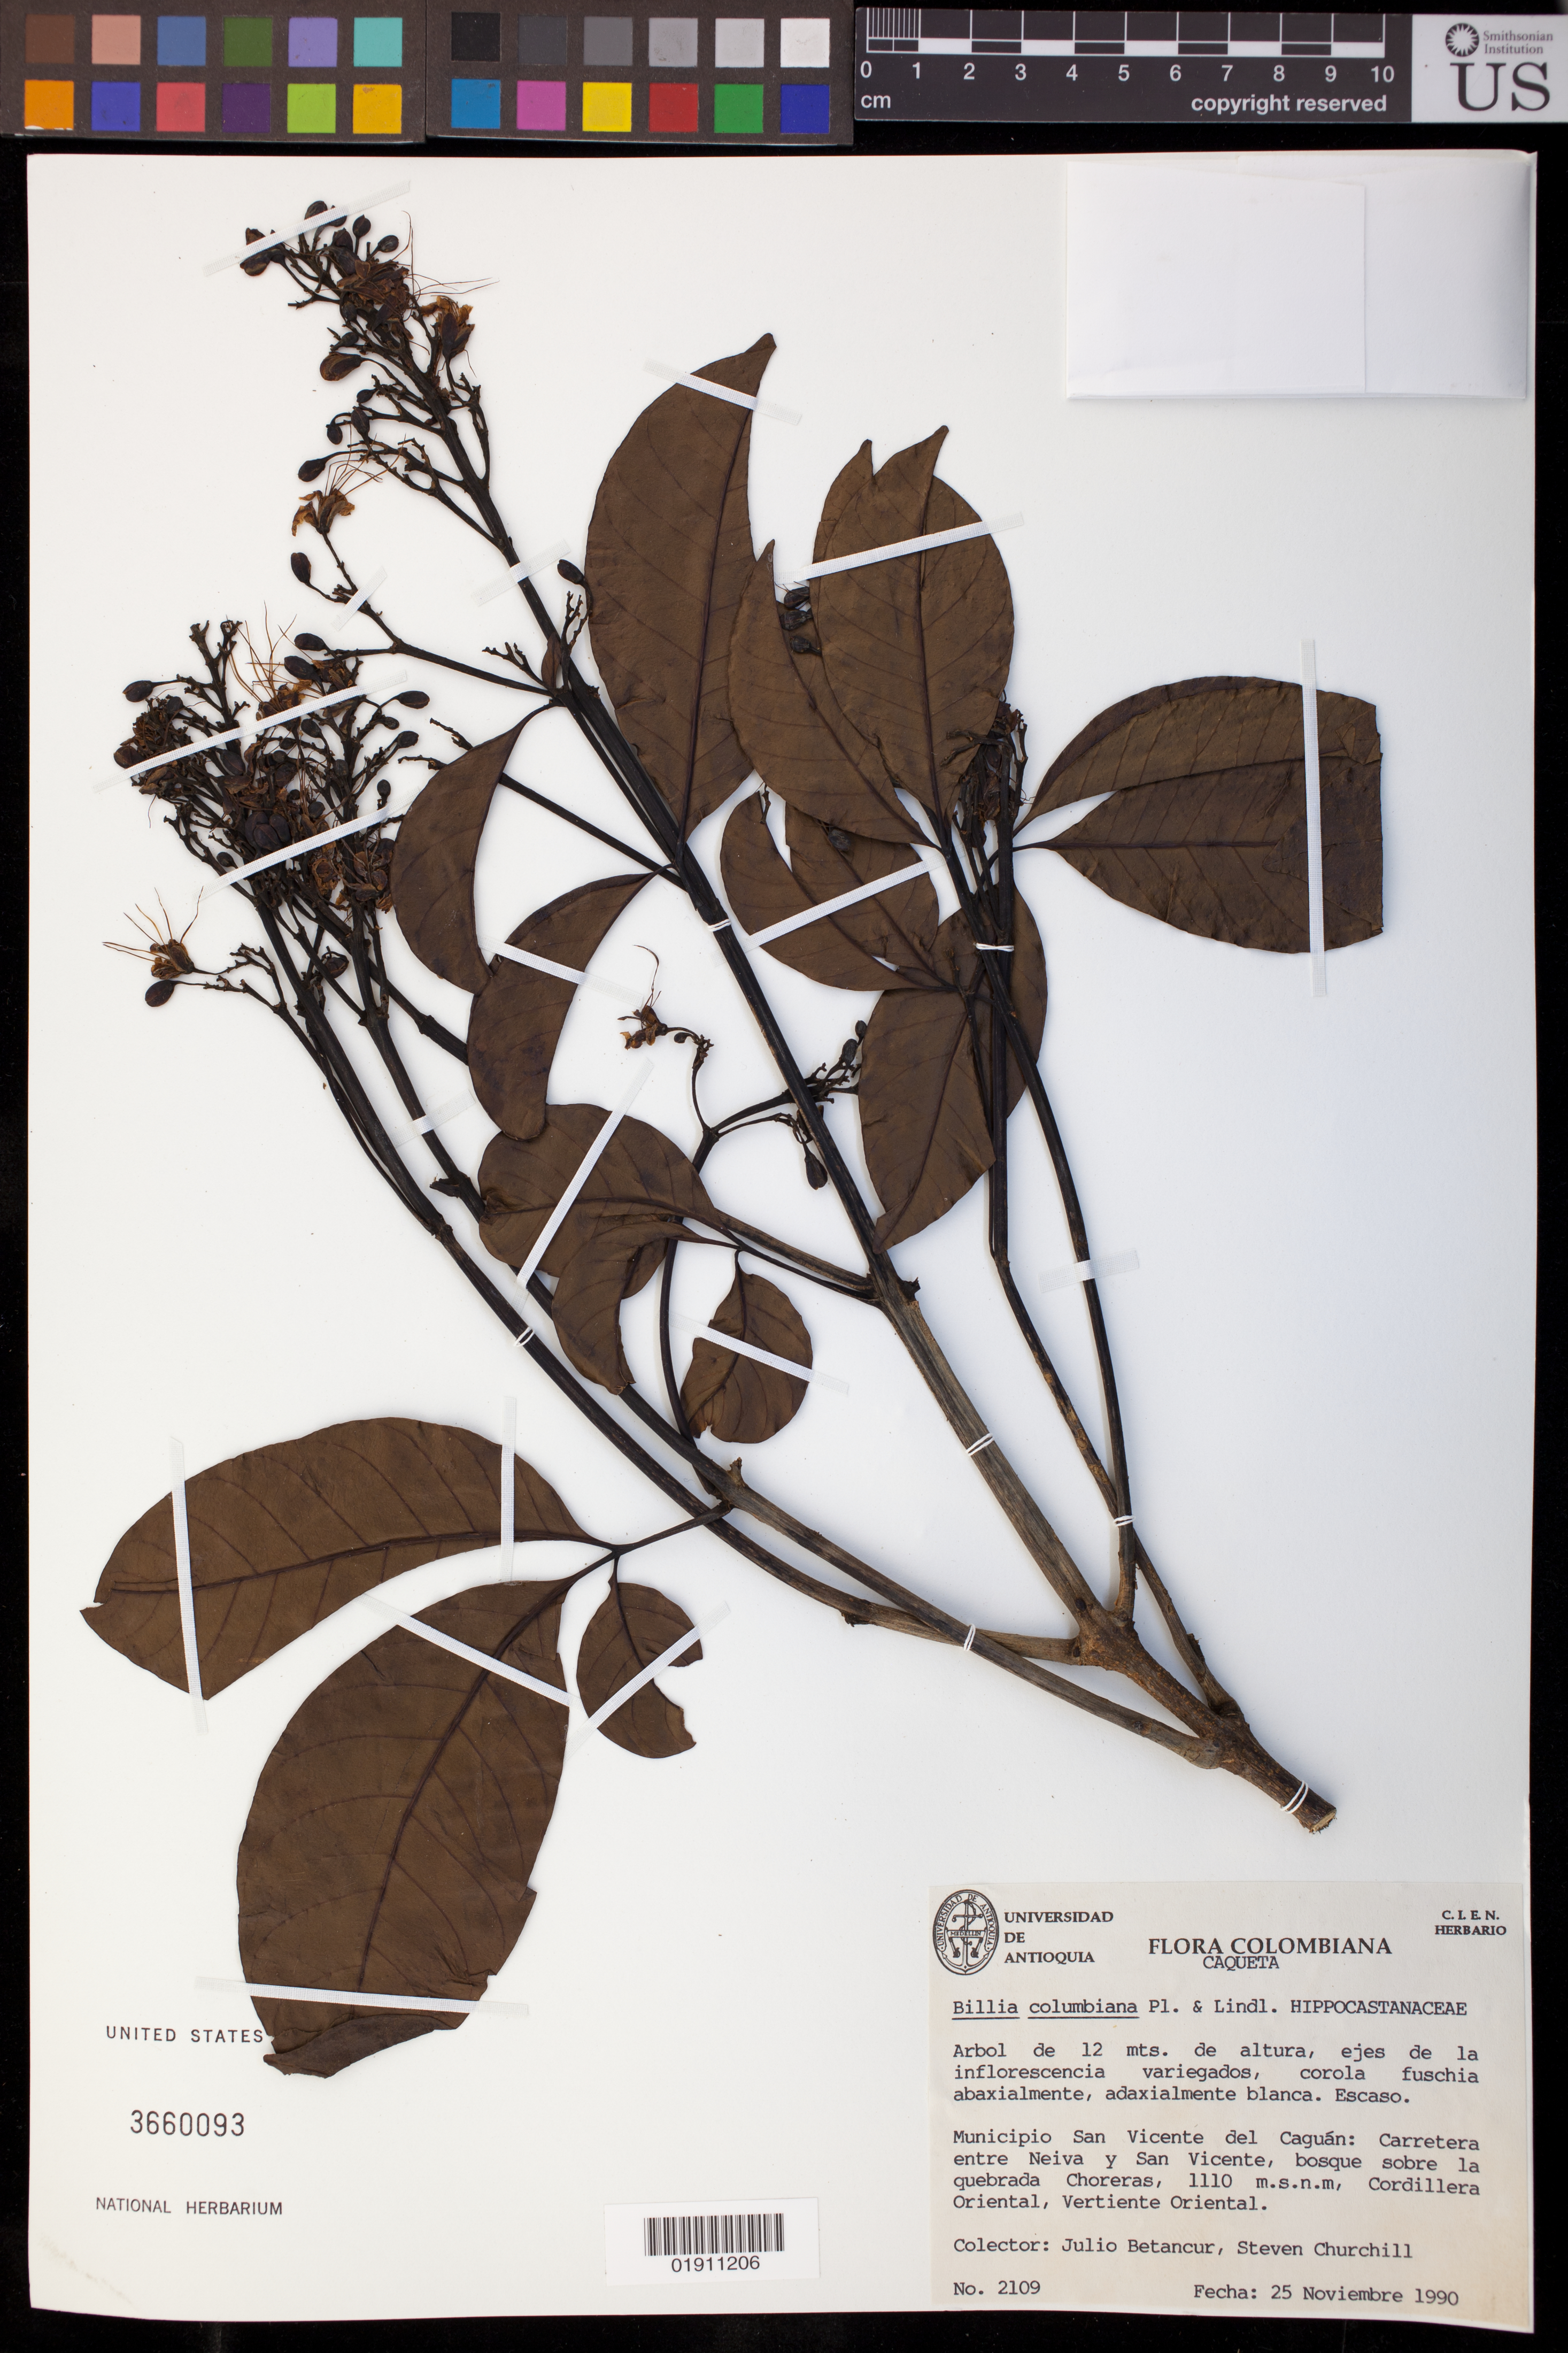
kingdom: Plantae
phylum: Tracheophyta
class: Magnoliopsida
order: Sapindales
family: Sapindaceae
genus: Billia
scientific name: Billia rosea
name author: (Planch. & Linden) C. Ulloa & P.M. Jørg.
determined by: Acevedo-Rodríguez, P., (BOT), Smithsonian Institution - National Museum of Natural History (UNITED STATES)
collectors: J. Betancur & S. Churchill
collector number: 2109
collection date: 1990-11-25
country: Colombia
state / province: Caquetá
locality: Municipio San Vicente del Caguan: Carretera entre Neiva y San Vicient, bosque sobre al quebrada Choreras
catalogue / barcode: US 3660093